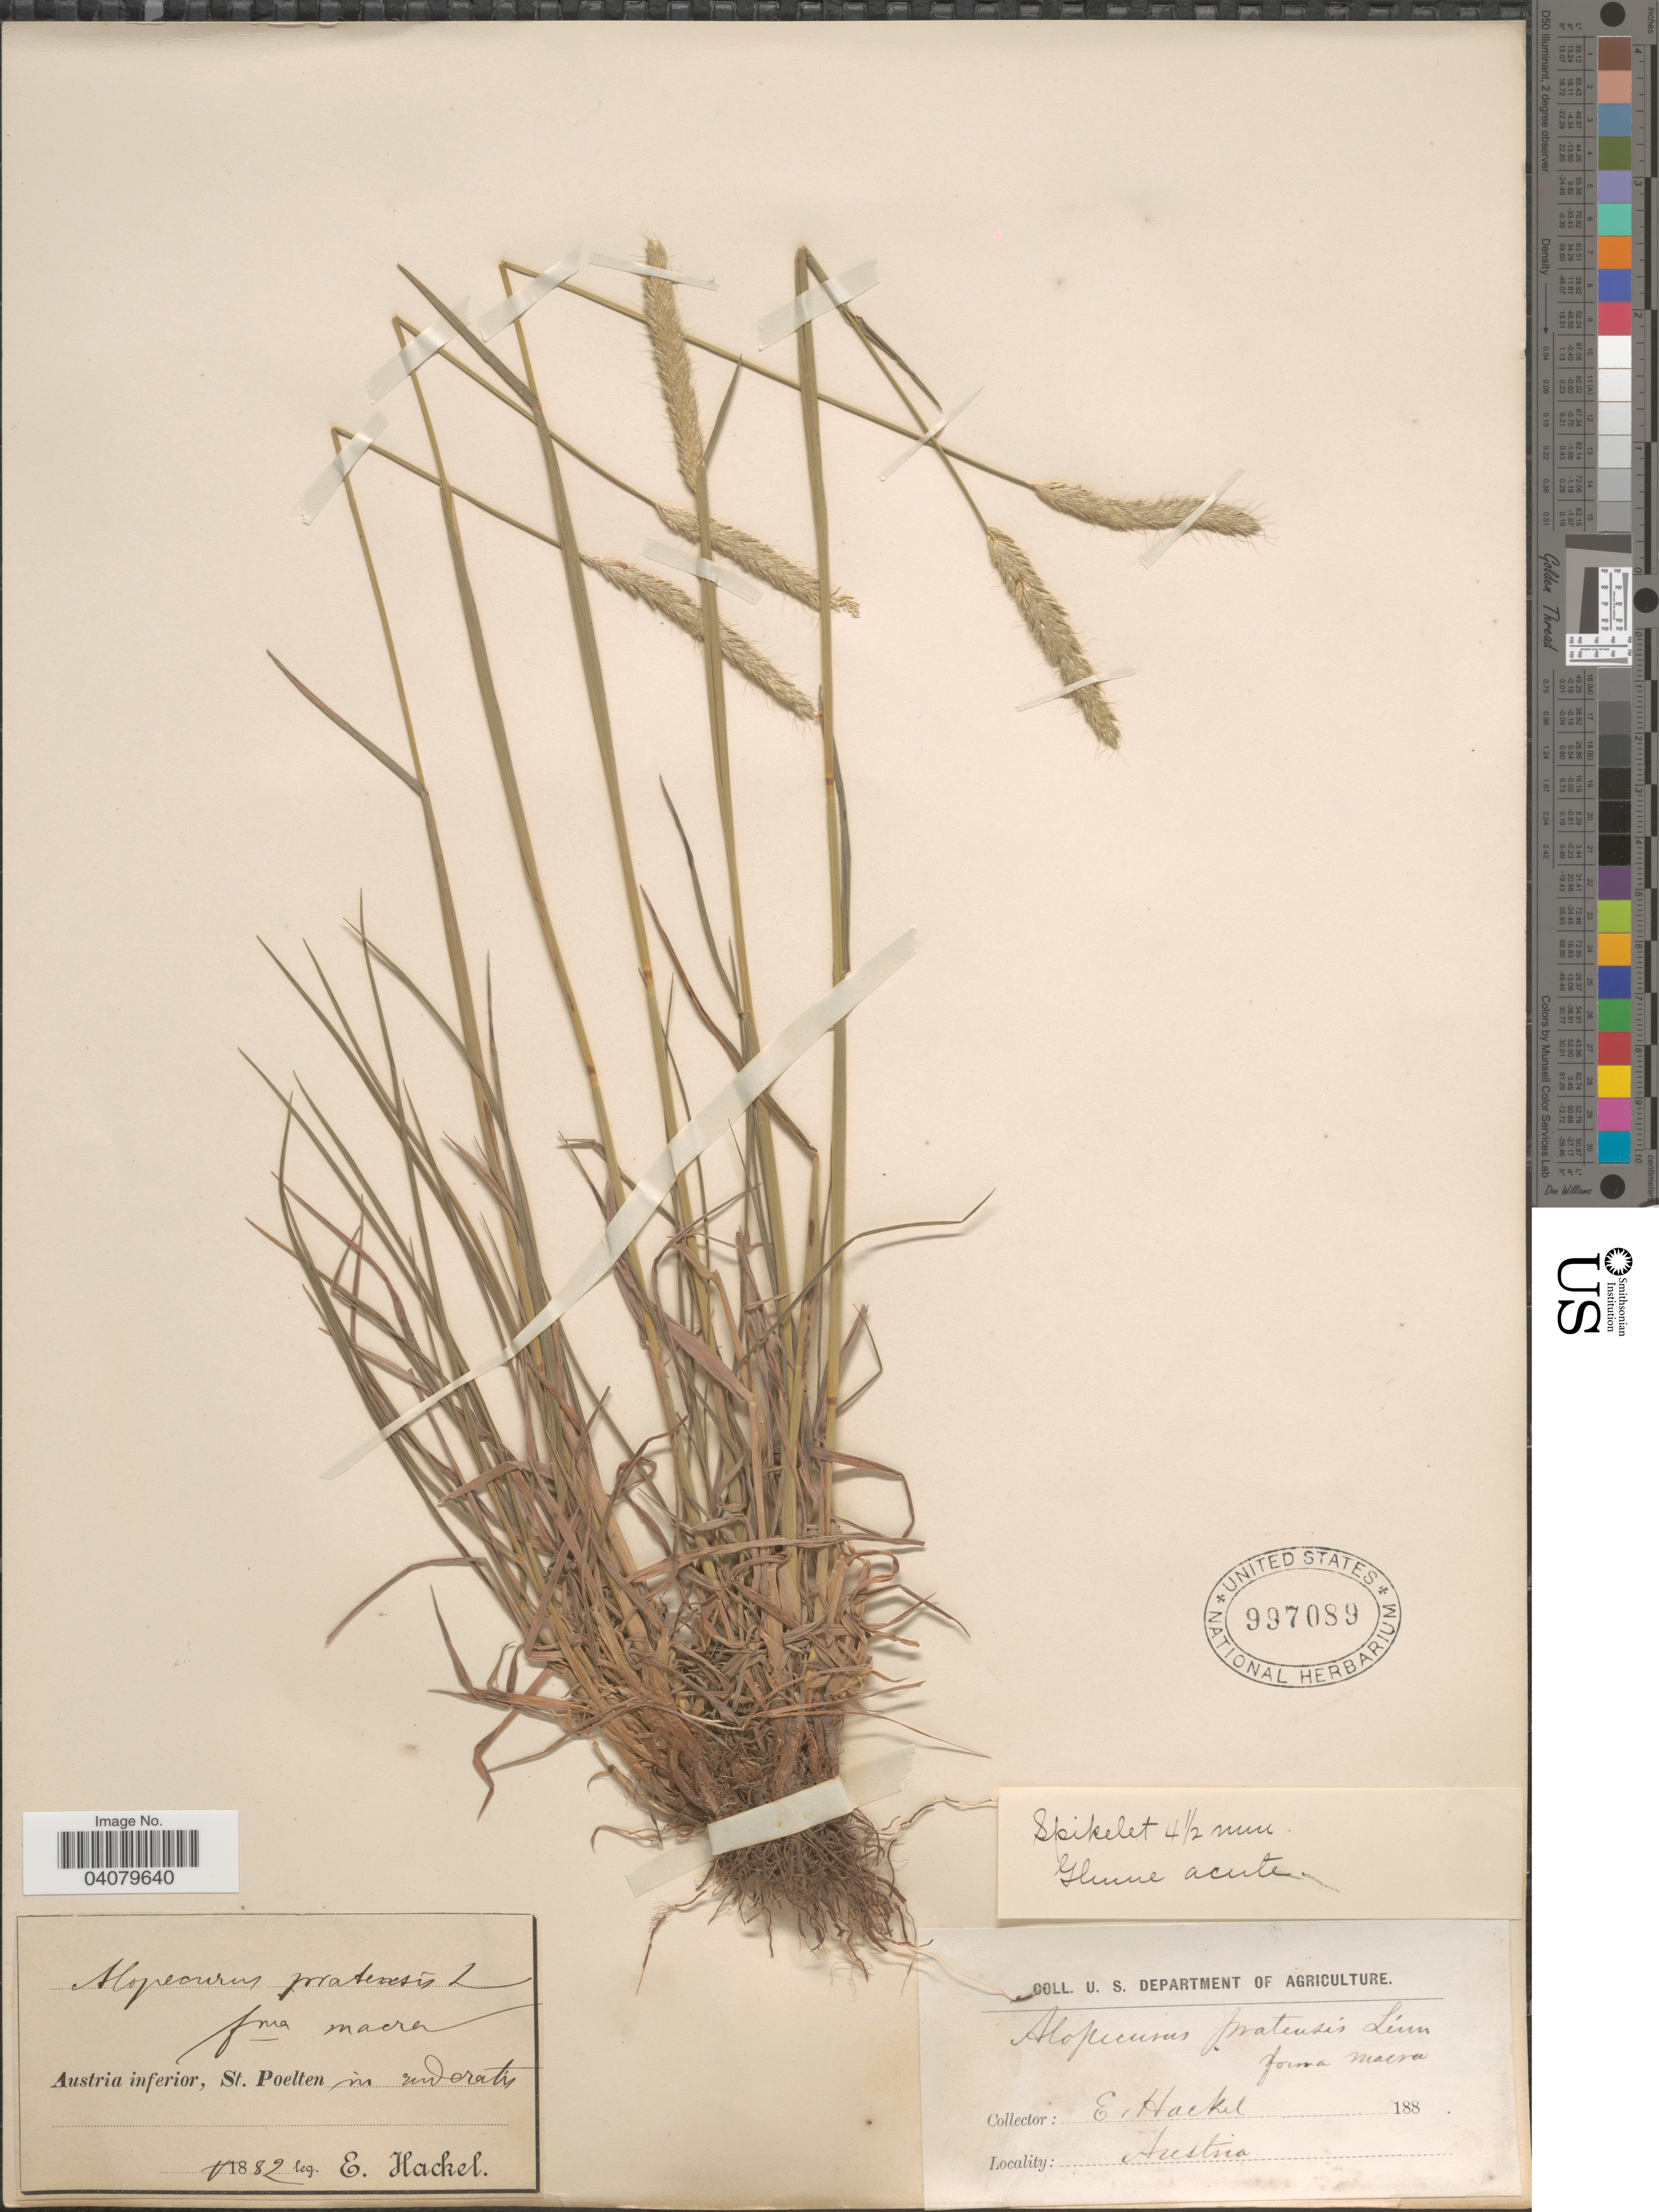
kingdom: Plantae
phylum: Tracheophyta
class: Liliopsida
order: Poales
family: Poaceae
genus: Alopecurus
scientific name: Alopecurus pratensis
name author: L.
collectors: E. Hackel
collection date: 1882-05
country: Austria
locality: Austria inferior, St. Poelten in ruderatis.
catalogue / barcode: US 997089